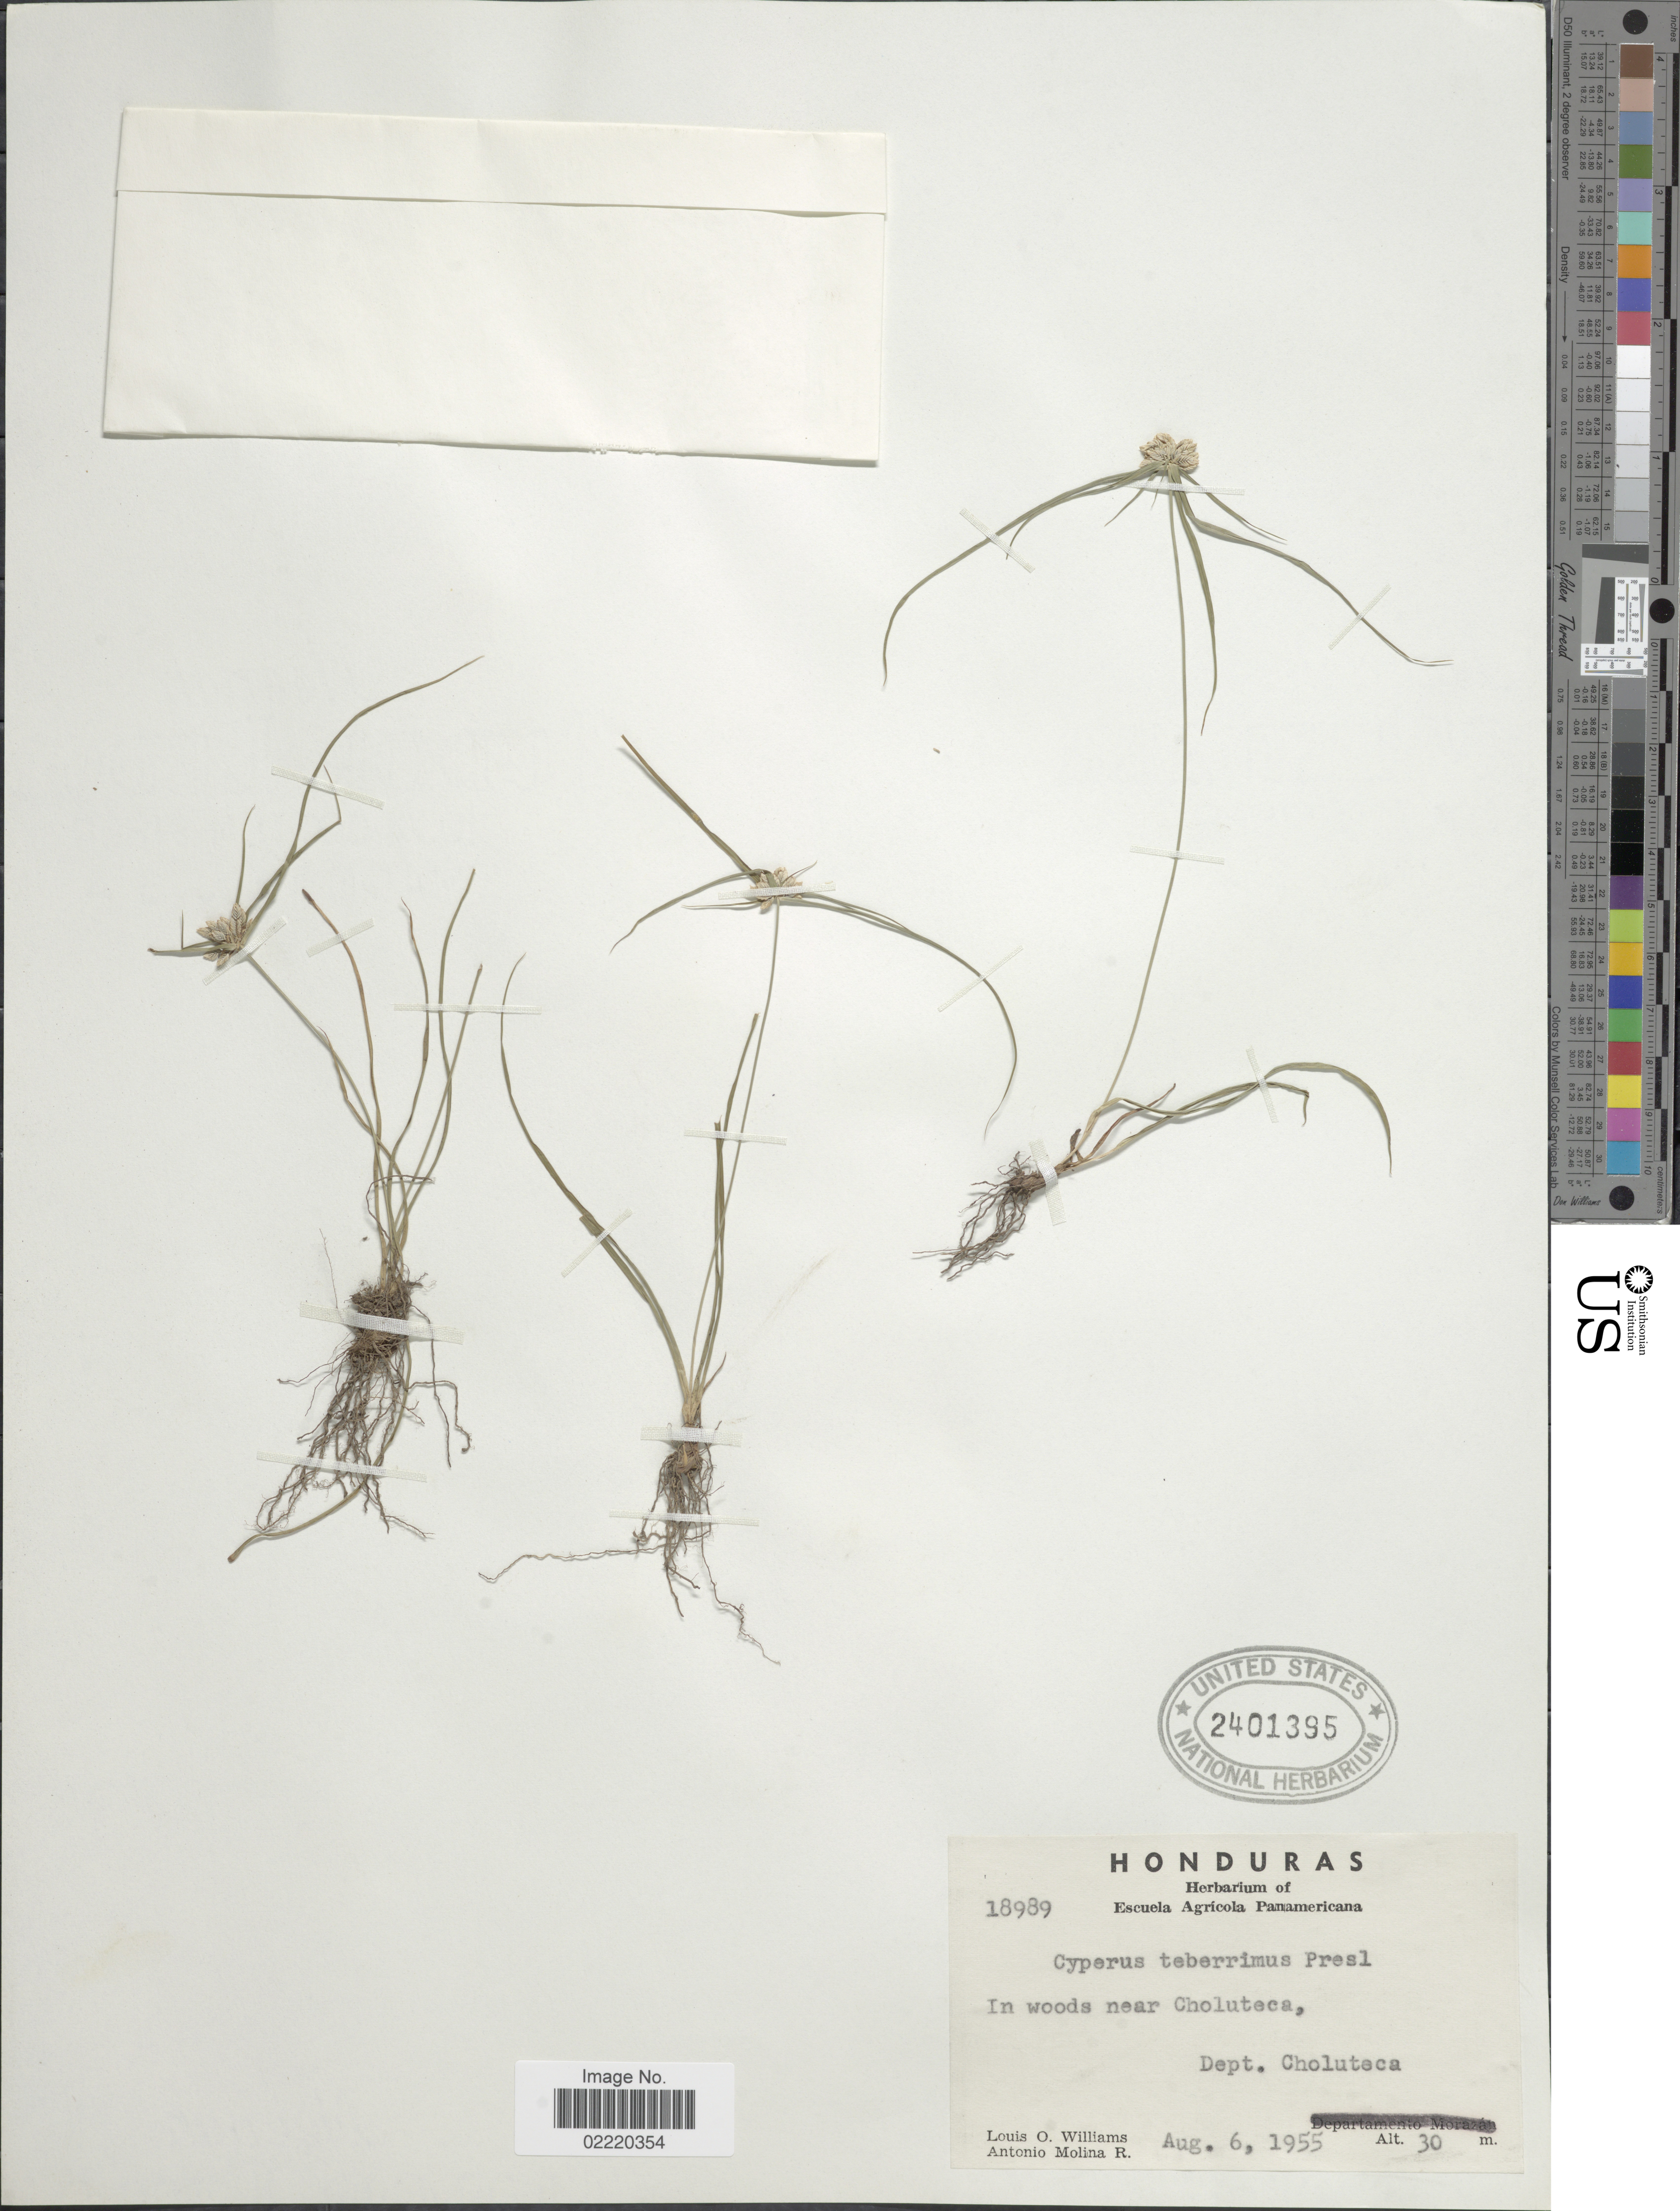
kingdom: Plantae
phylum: Tracheophyta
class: Liliopsida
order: Poales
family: Cyperaceae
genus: Cyperus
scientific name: Cyperus tenerrimus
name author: J. Presl & C. Presl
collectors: L. O. Williams & A. Molina R.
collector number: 18989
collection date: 1955-08-06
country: Honduras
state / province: Choluteca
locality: In woods near Choluteca.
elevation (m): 30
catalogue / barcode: US 2401395